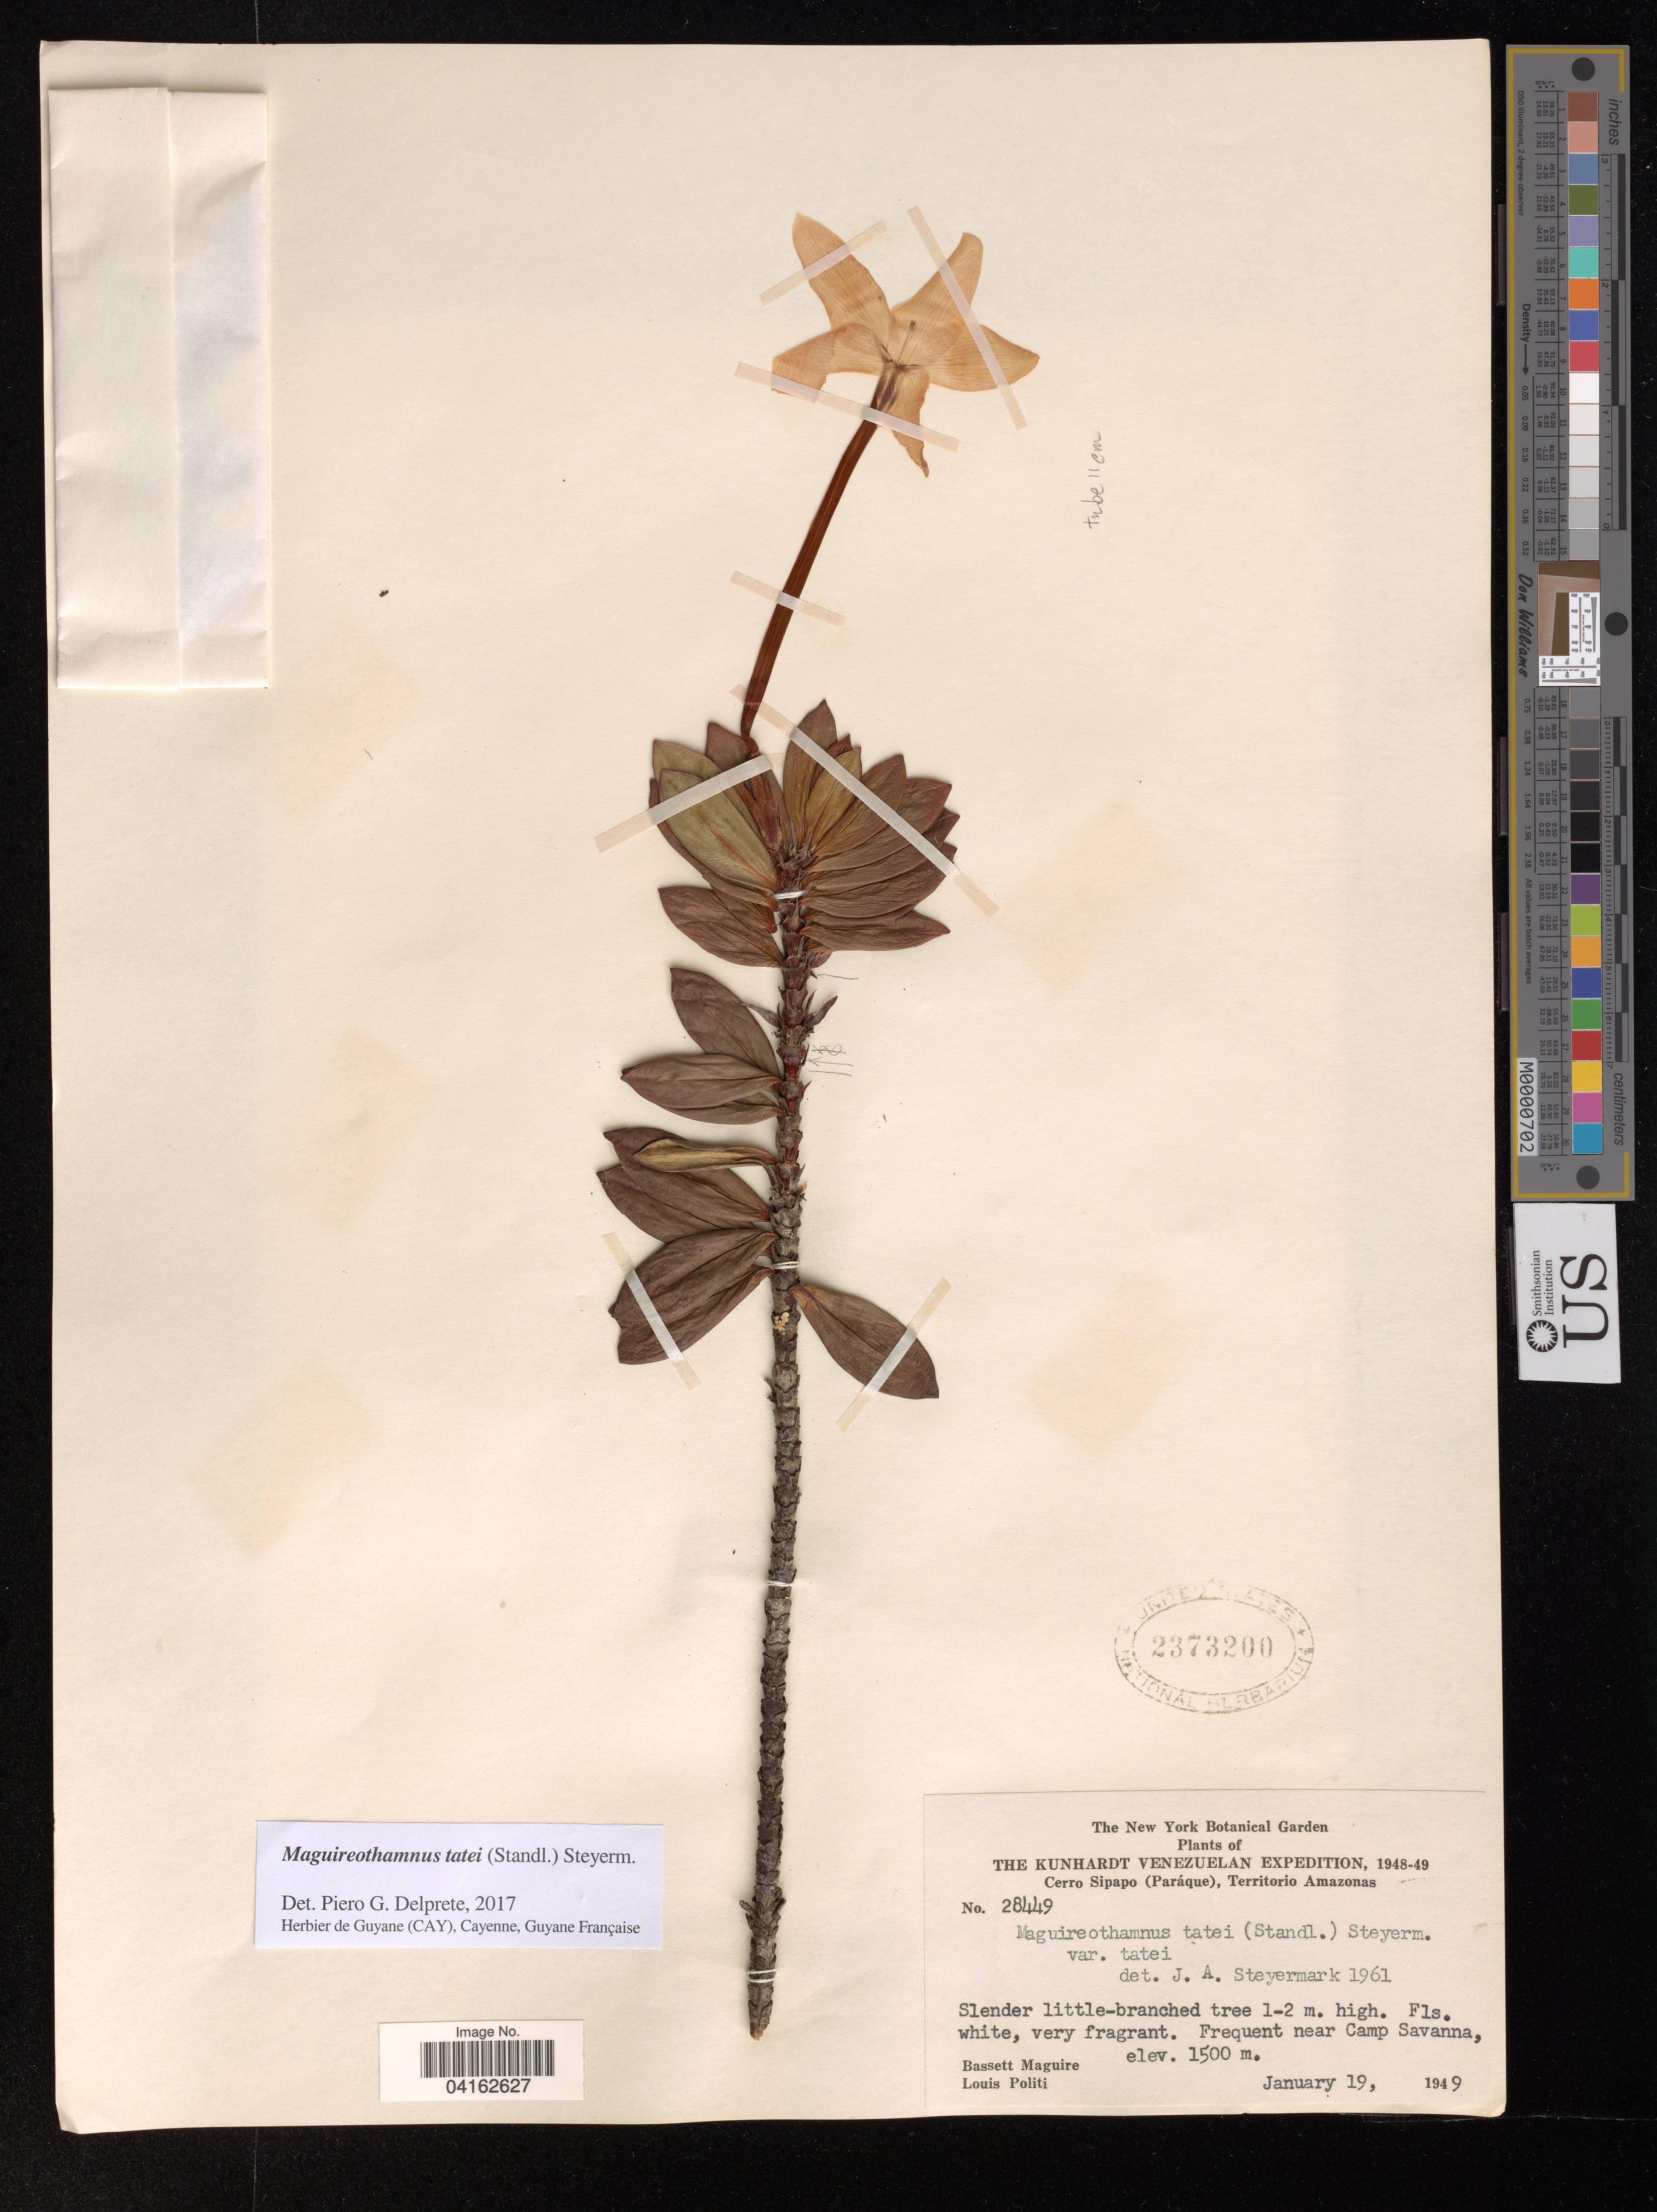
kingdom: Plantae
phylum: Tracheophyta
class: Magnoliopsida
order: Gentianales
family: Rubiaceae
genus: Maguireothamnus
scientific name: Maguireothamnus tatei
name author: (Standl.) Steyerm.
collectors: B. Maguire & L. Politi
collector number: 28449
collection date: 1949-01-19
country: Venezuela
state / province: Amazonas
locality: The Kunhardt Venezuelan Expedition, 1948-49. Cerro Sipapo (Paráque), Territorio Amazones. Frequent near Camp Savanna.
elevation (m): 1500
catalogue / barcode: US 2373200